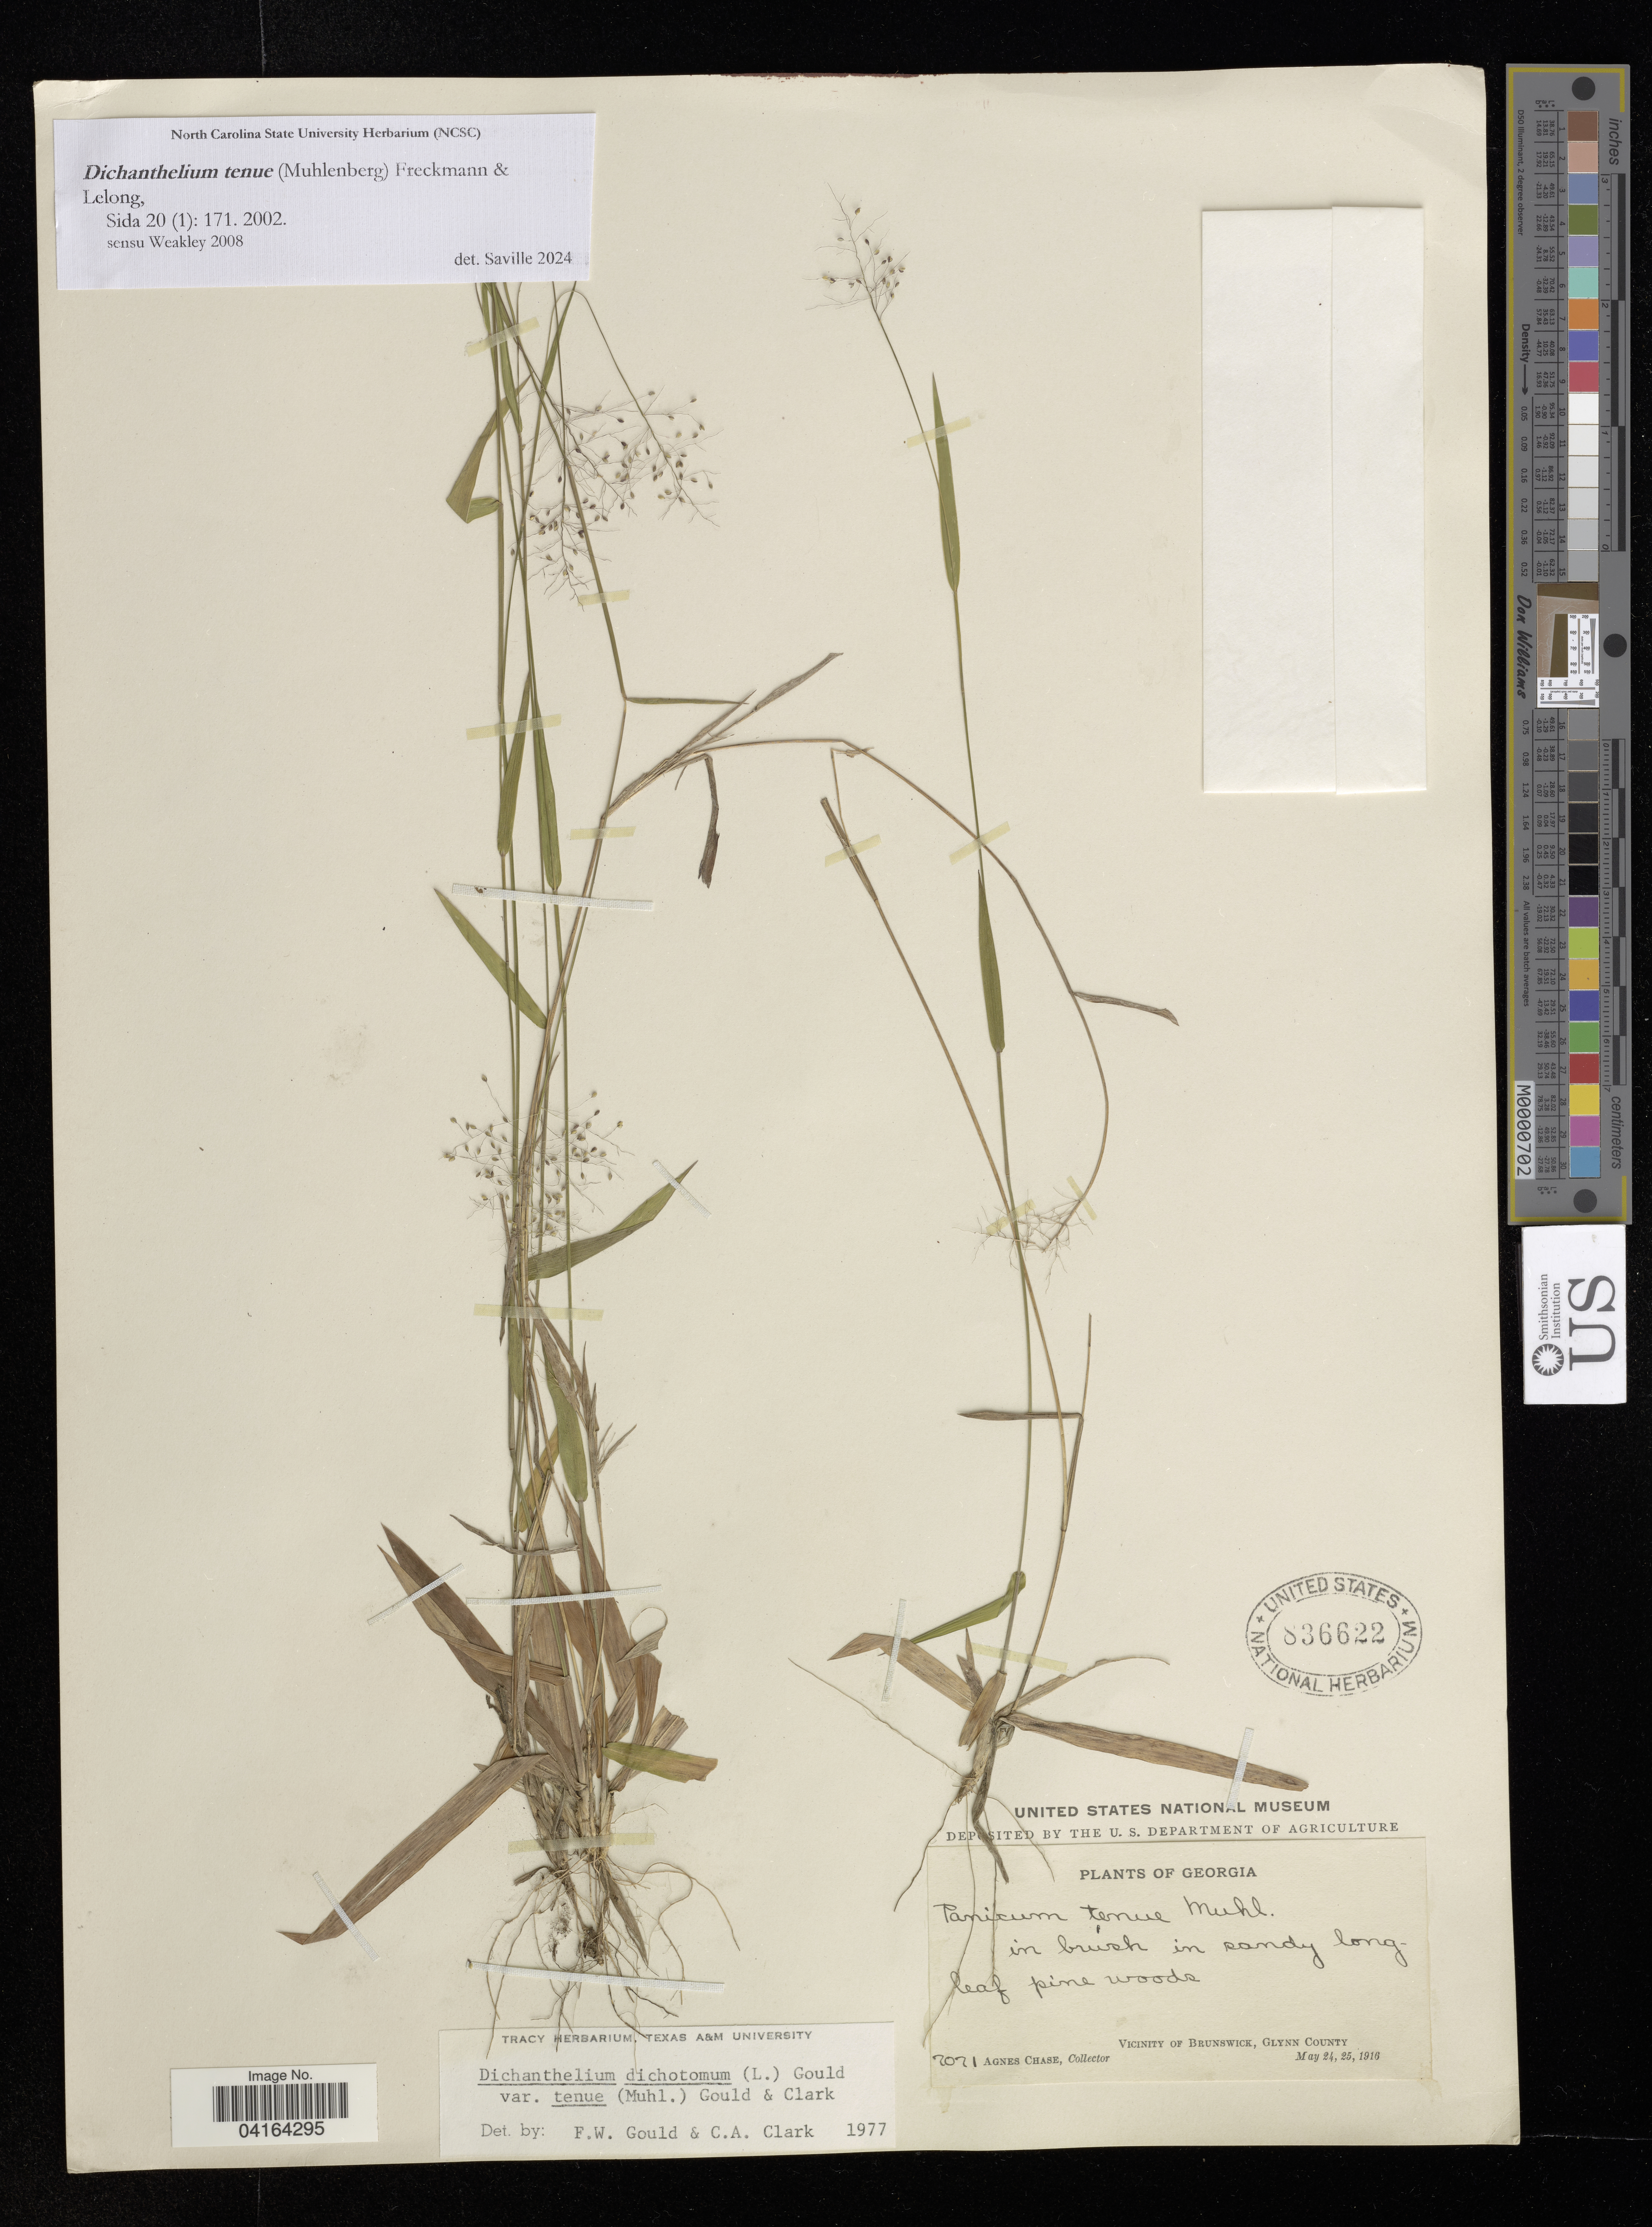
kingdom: Plantae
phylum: Tracheophyta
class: Liliopsida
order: Poales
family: Poaceae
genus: Dichanthelium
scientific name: Dichanthelium tenue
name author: (Muhl.) Freckmann & Lelong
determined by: Saville, A. C., (NCSC), North Carolina State University (UNITED STATES)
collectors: A. Chase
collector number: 2021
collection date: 1916-05-24/1916-05-25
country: United States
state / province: Georgia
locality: Vicinity of Brunswick, Glynn County.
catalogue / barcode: US 836622